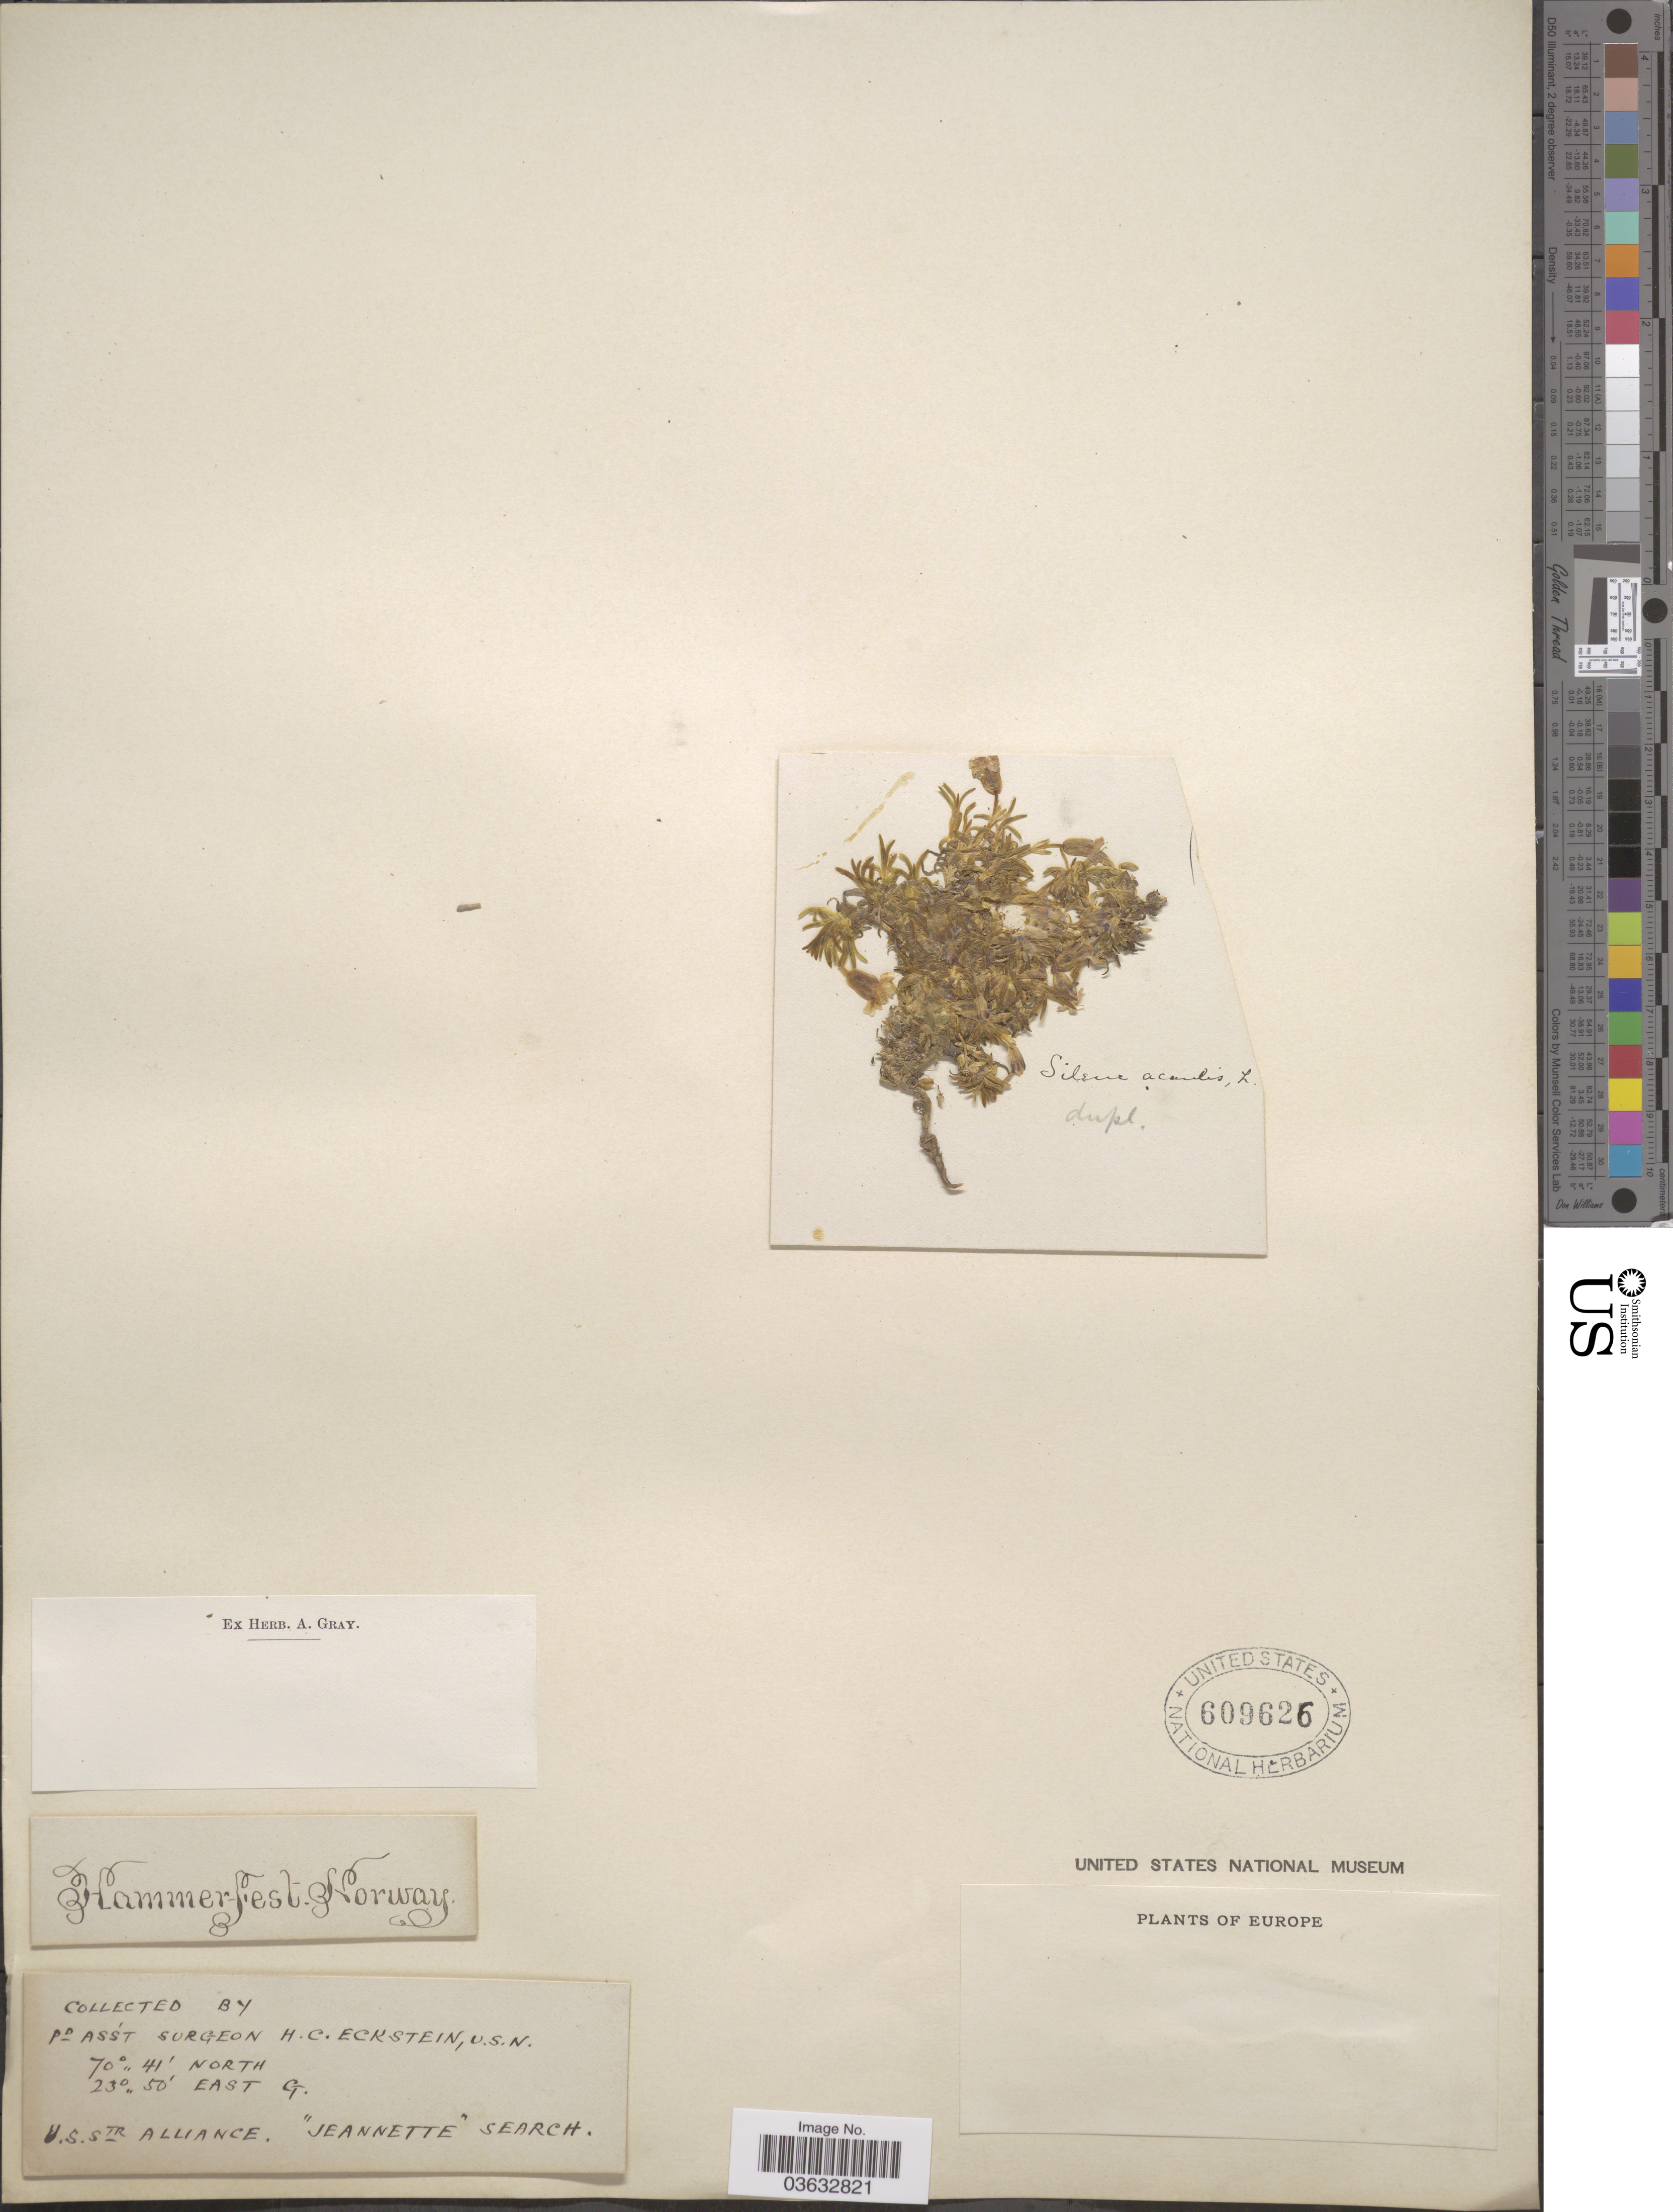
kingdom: Plantae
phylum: Tracheophyta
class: Magnoliopsida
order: Caryophyllales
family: Caryophyllaceae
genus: Silene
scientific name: Silene acaulis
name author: (L.) Jacq.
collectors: H. Eckstein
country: Norway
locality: Hammer-fest. Europe. U.S.Str Alliance "Jeannette" search [unsure placement]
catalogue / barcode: US 609626